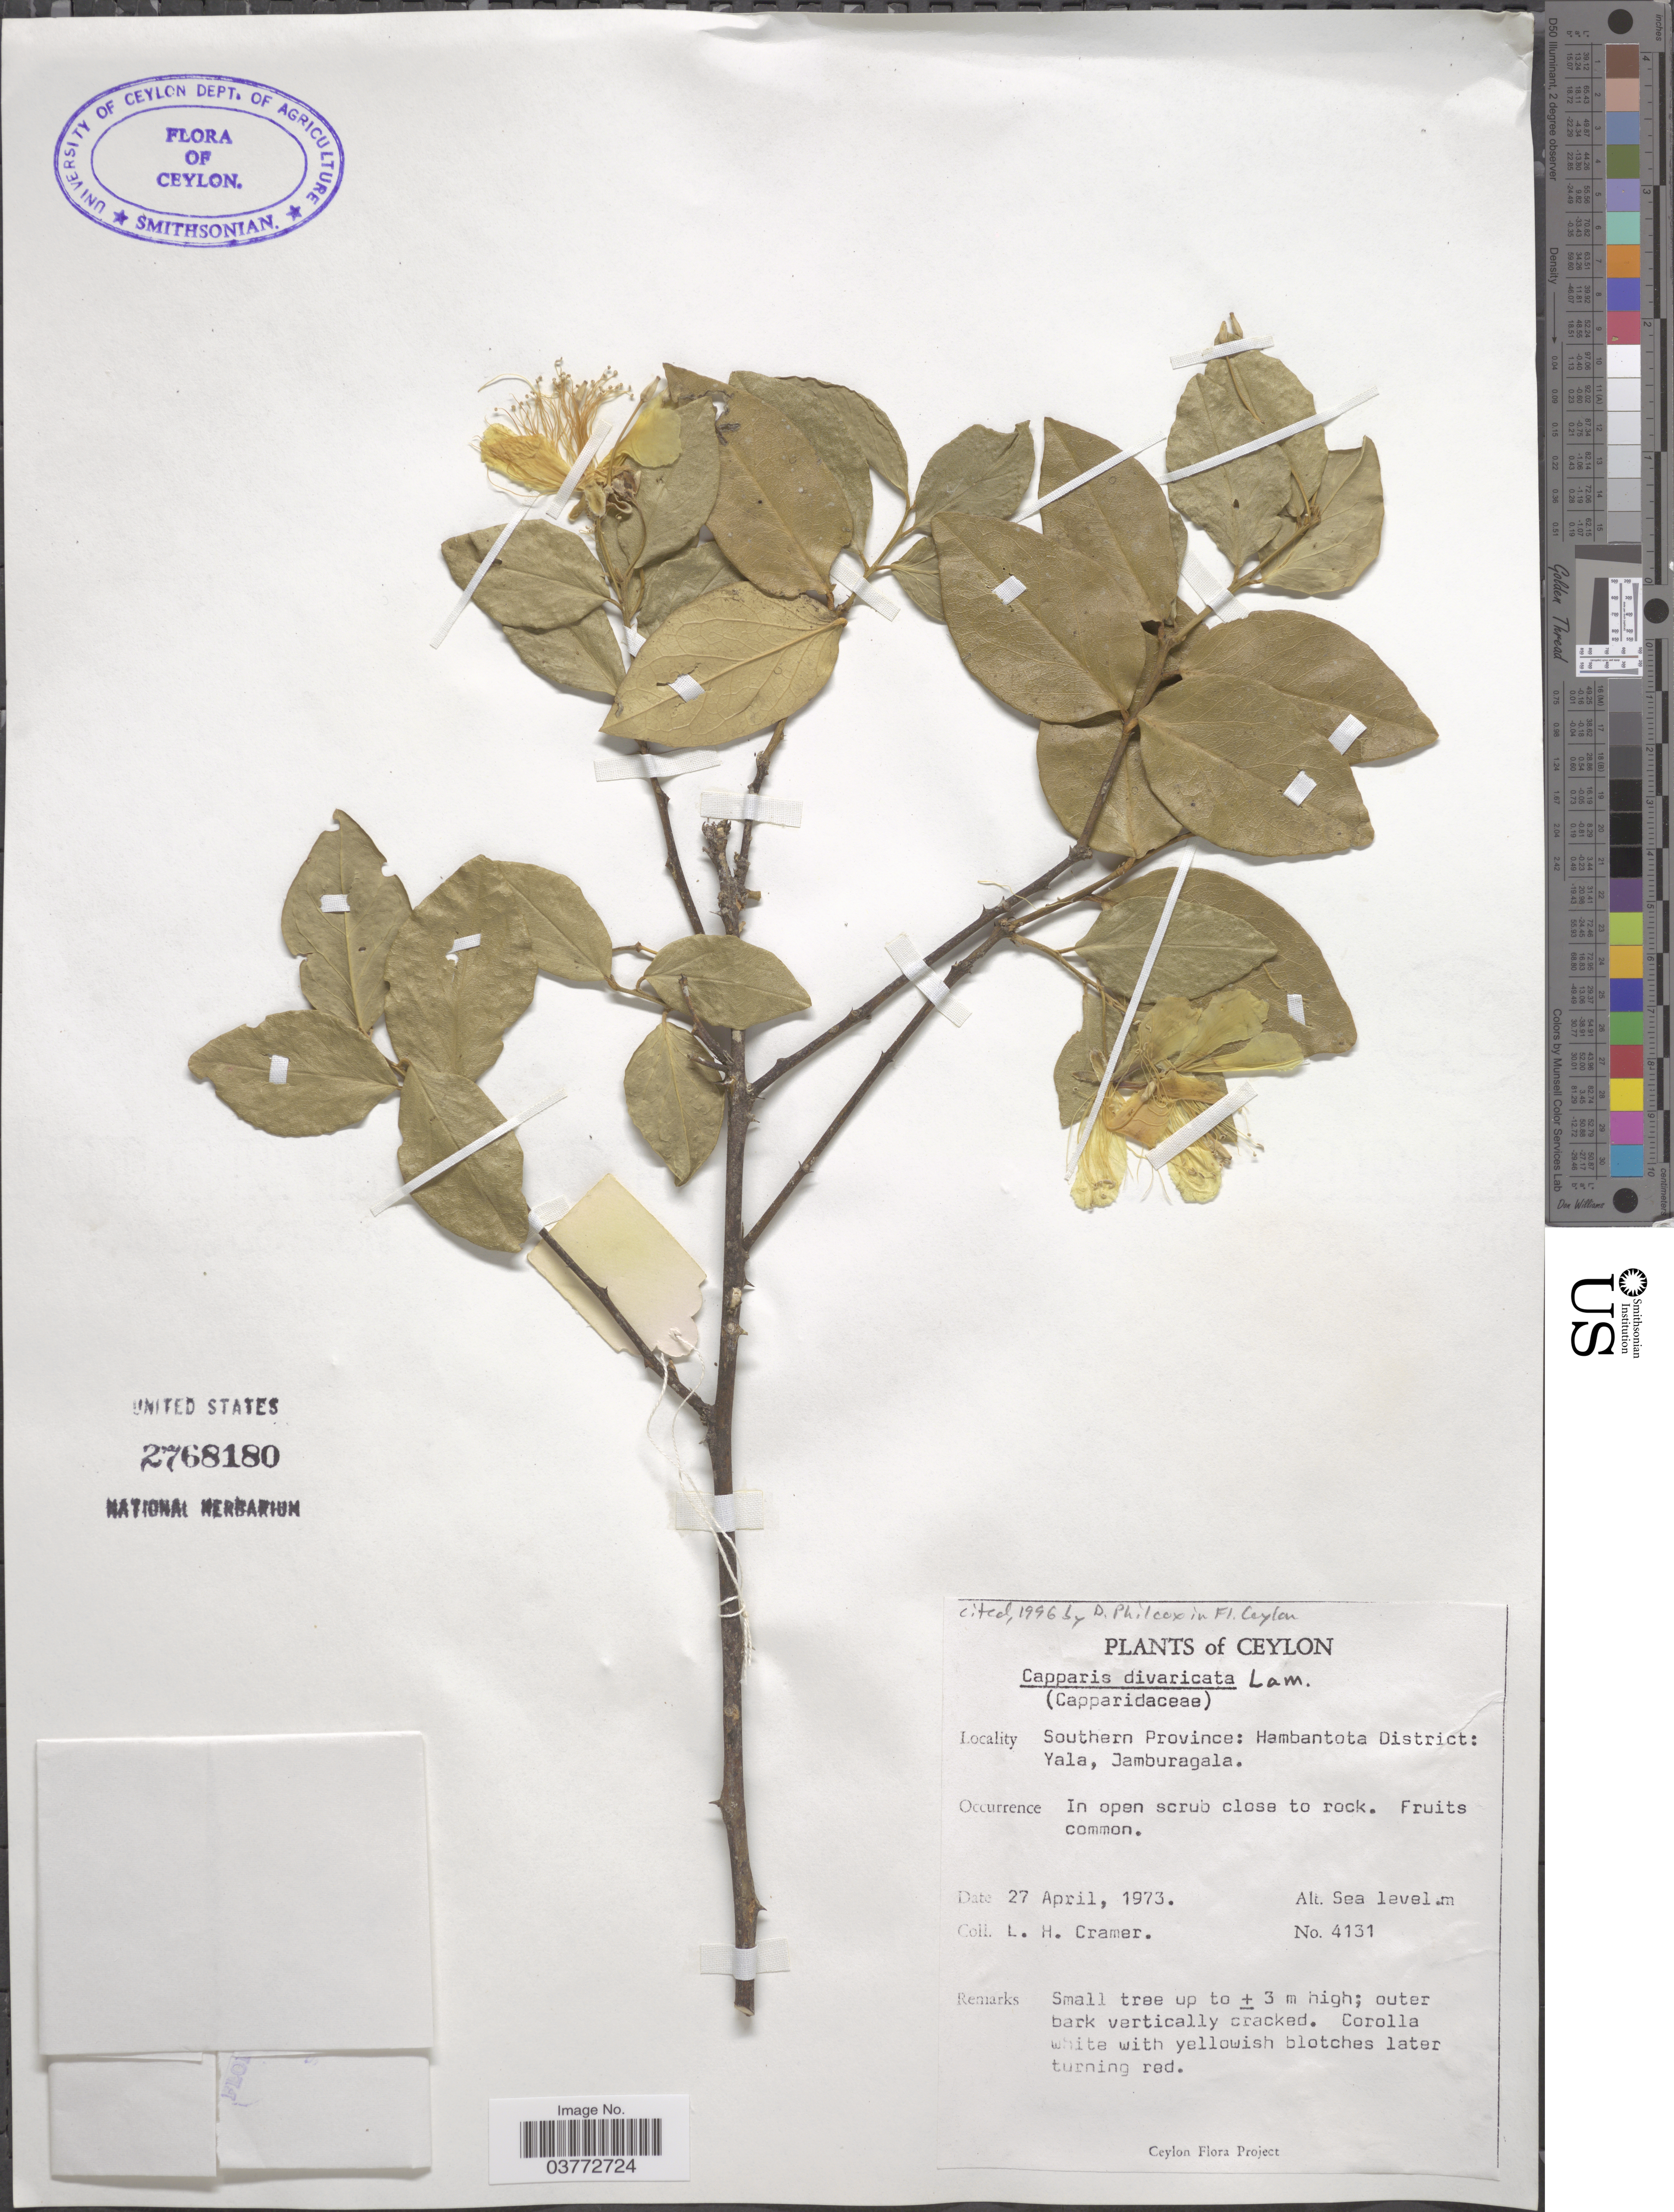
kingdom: Plantae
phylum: Tracheophyta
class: Magnoliopsida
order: Brassicales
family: Capparaceae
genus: Capparis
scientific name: Capparis divaricata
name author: Lam.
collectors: L. H. Cramer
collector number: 4131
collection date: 1973-04-27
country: Sri Lanka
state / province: Southern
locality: Ceylon. Hambantota District: Yala, Jamburagala.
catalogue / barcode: US 2768180